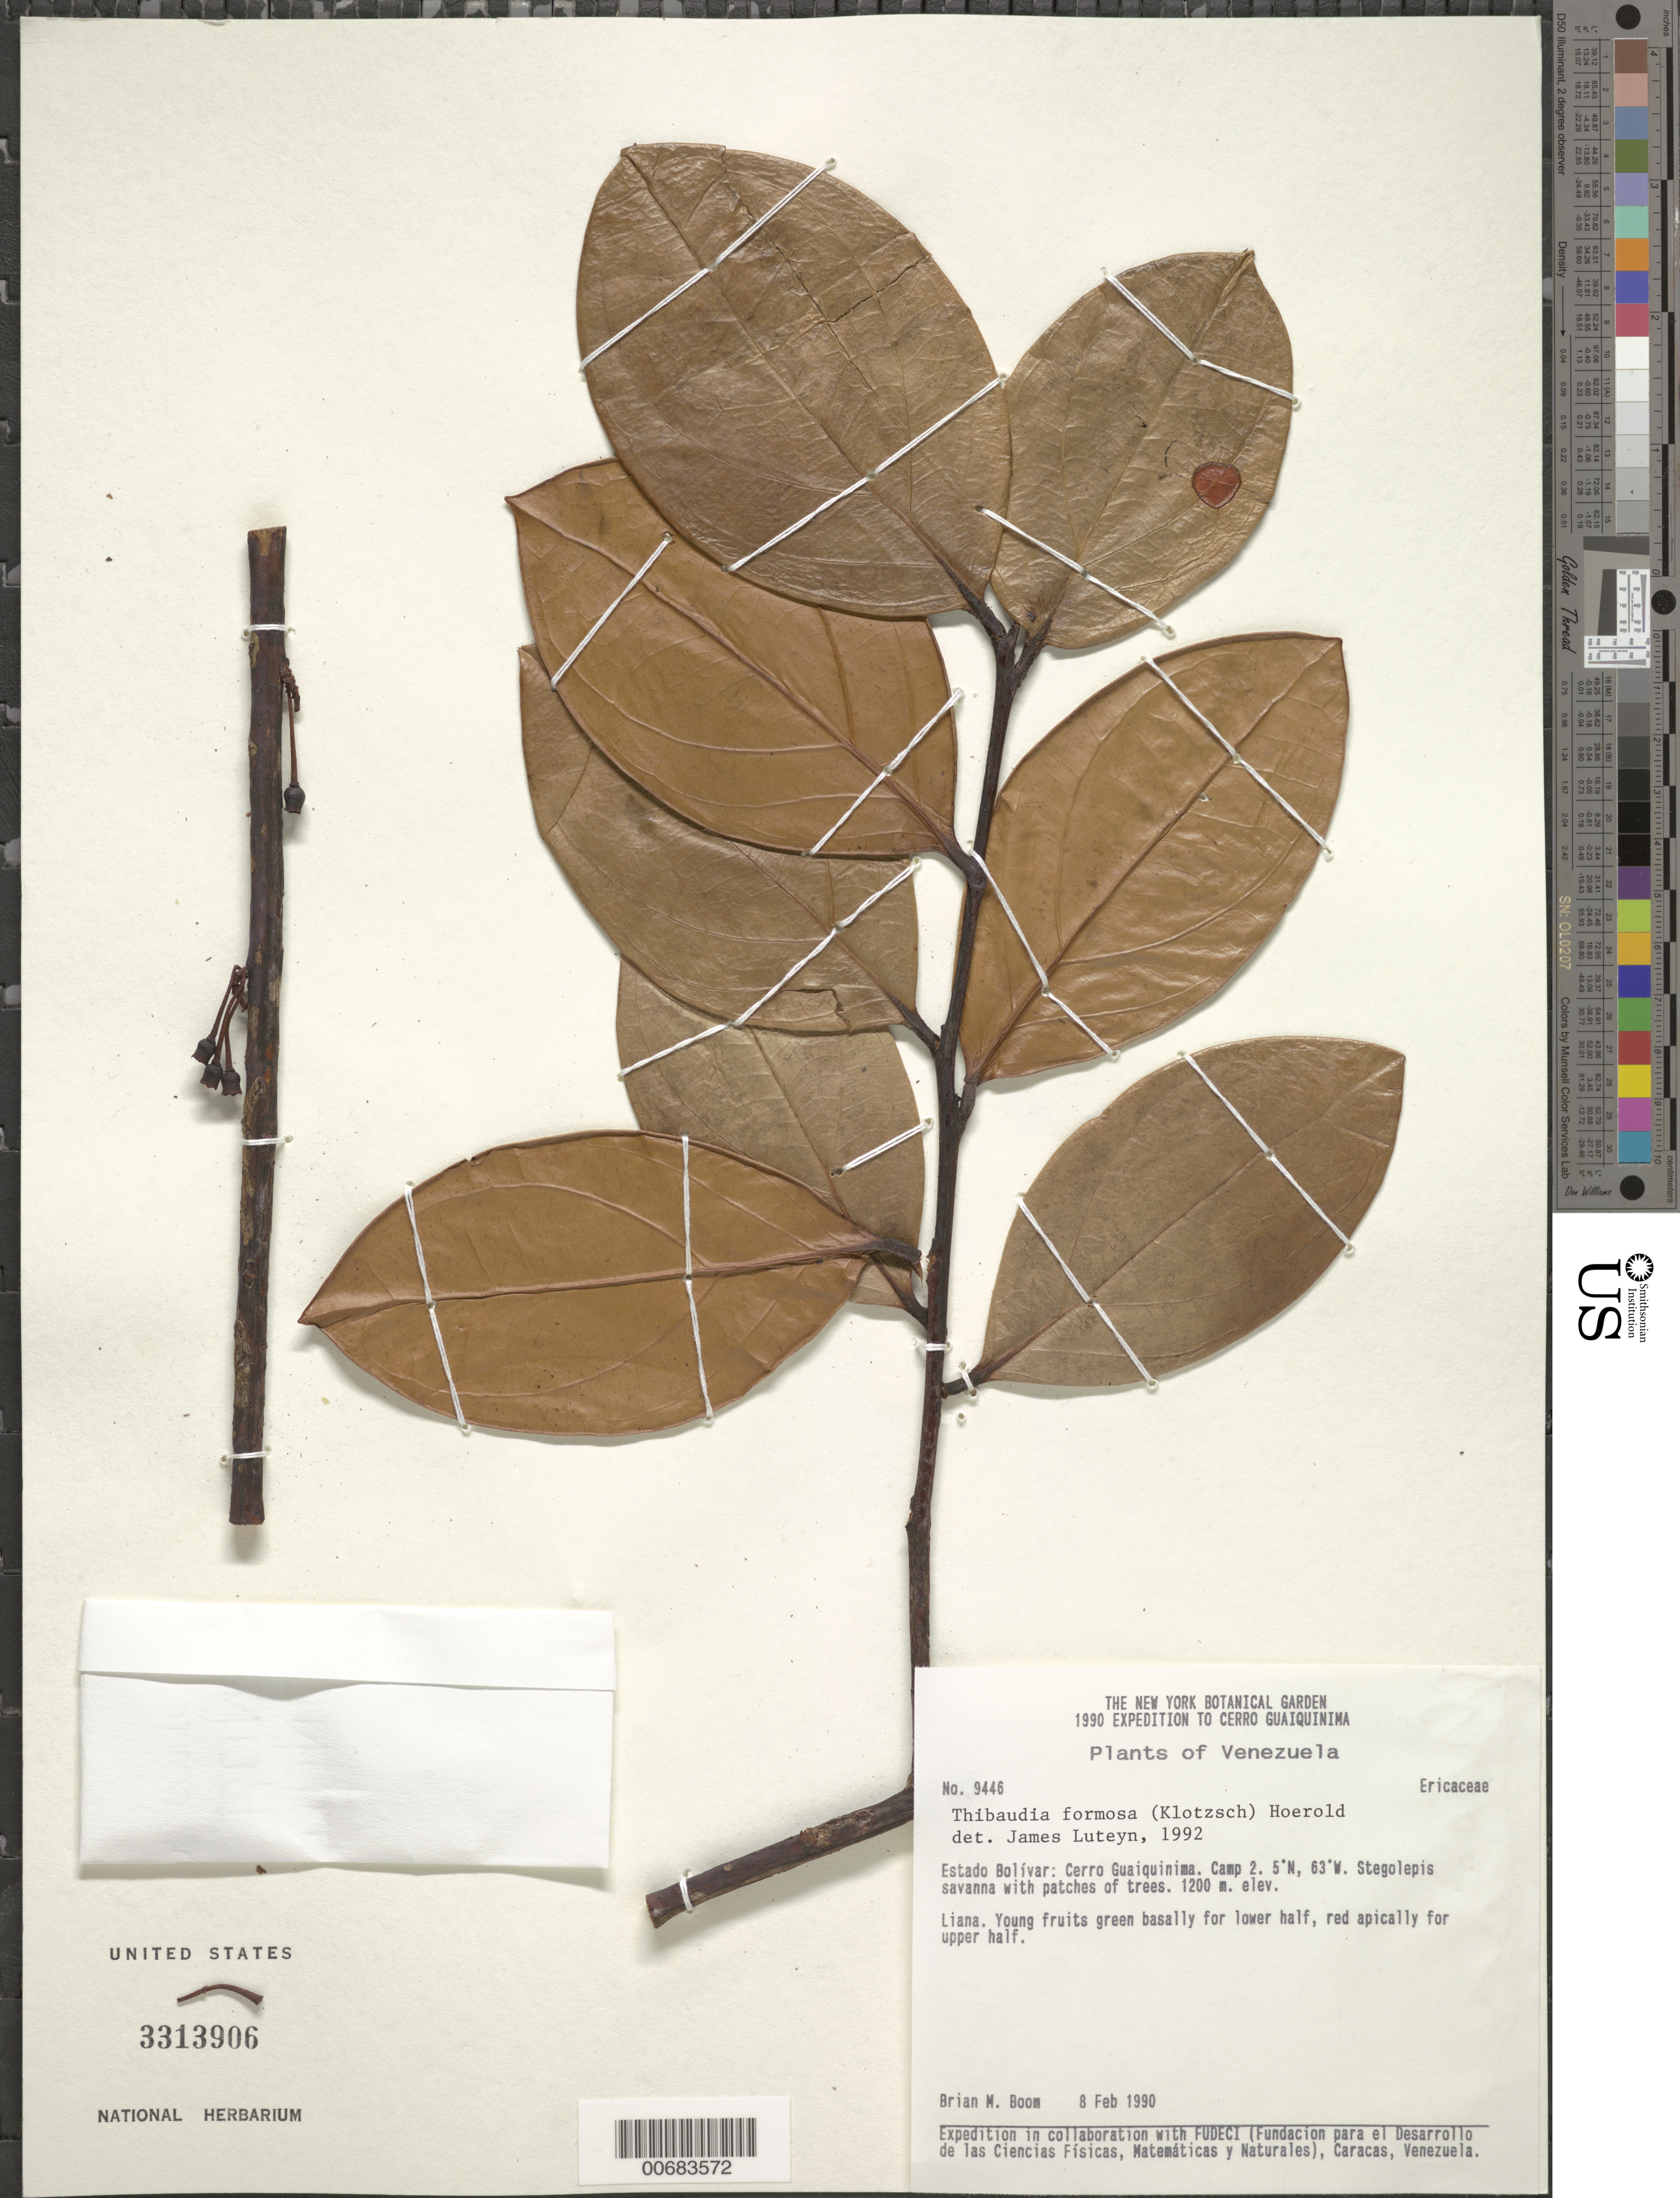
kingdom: Plantae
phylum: Tracheophyta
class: Magnoliopsida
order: Ericales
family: Ericaceae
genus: Thibaudia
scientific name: Thibaudia formosa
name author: (Klotzsch) Hoerold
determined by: Luteyn, J. L.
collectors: B. M. Boom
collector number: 9446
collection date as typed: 8-Feb-90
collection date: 1990-02-08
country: Venezuela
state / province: Bolívar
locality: Cerro Guaiquinima, Camp 2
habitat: Stegolepis savanna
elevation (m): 1200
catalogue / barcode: US 3313906